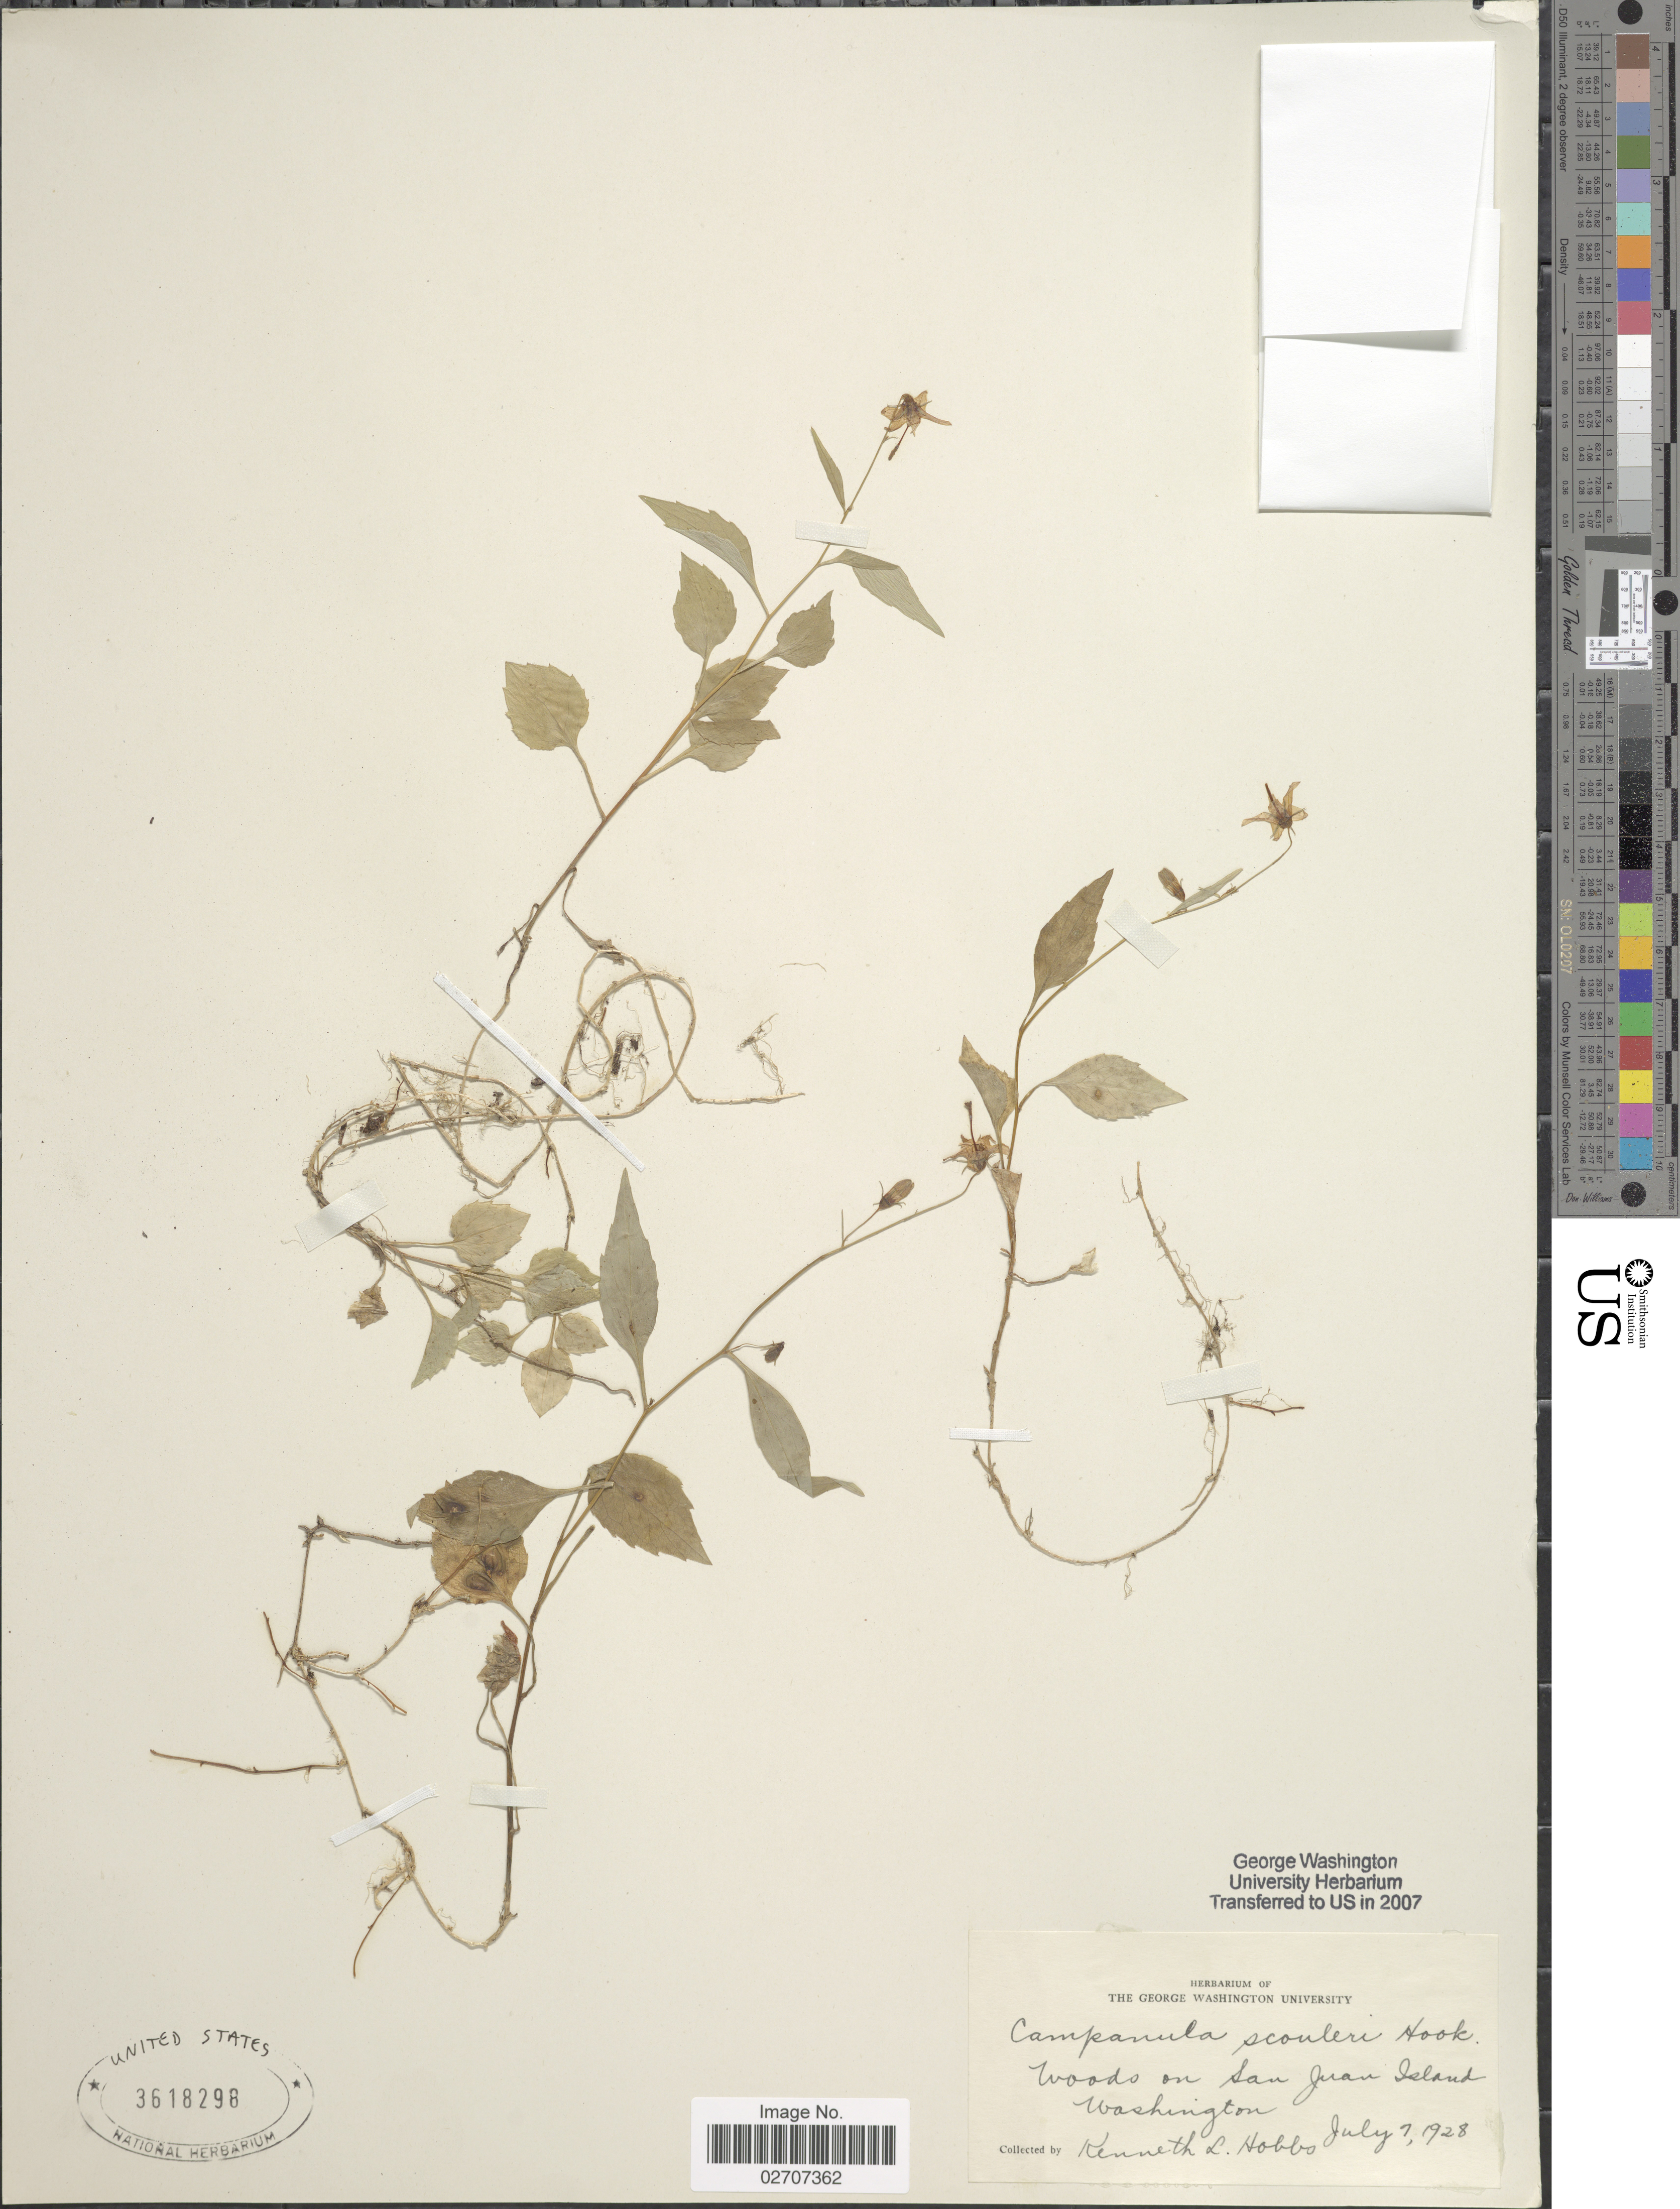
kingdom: Plantae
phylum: Tracheophyta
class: Magnoliopsida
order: Asterales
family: Campanulaceae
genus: Campanula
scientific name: Campanula scouleri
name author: Hook.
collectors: K. Hobbs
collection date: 1928-07-07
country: United States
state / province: Washington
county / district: San Juan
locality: Woods on San Juan Island.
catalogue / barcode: US 3618298